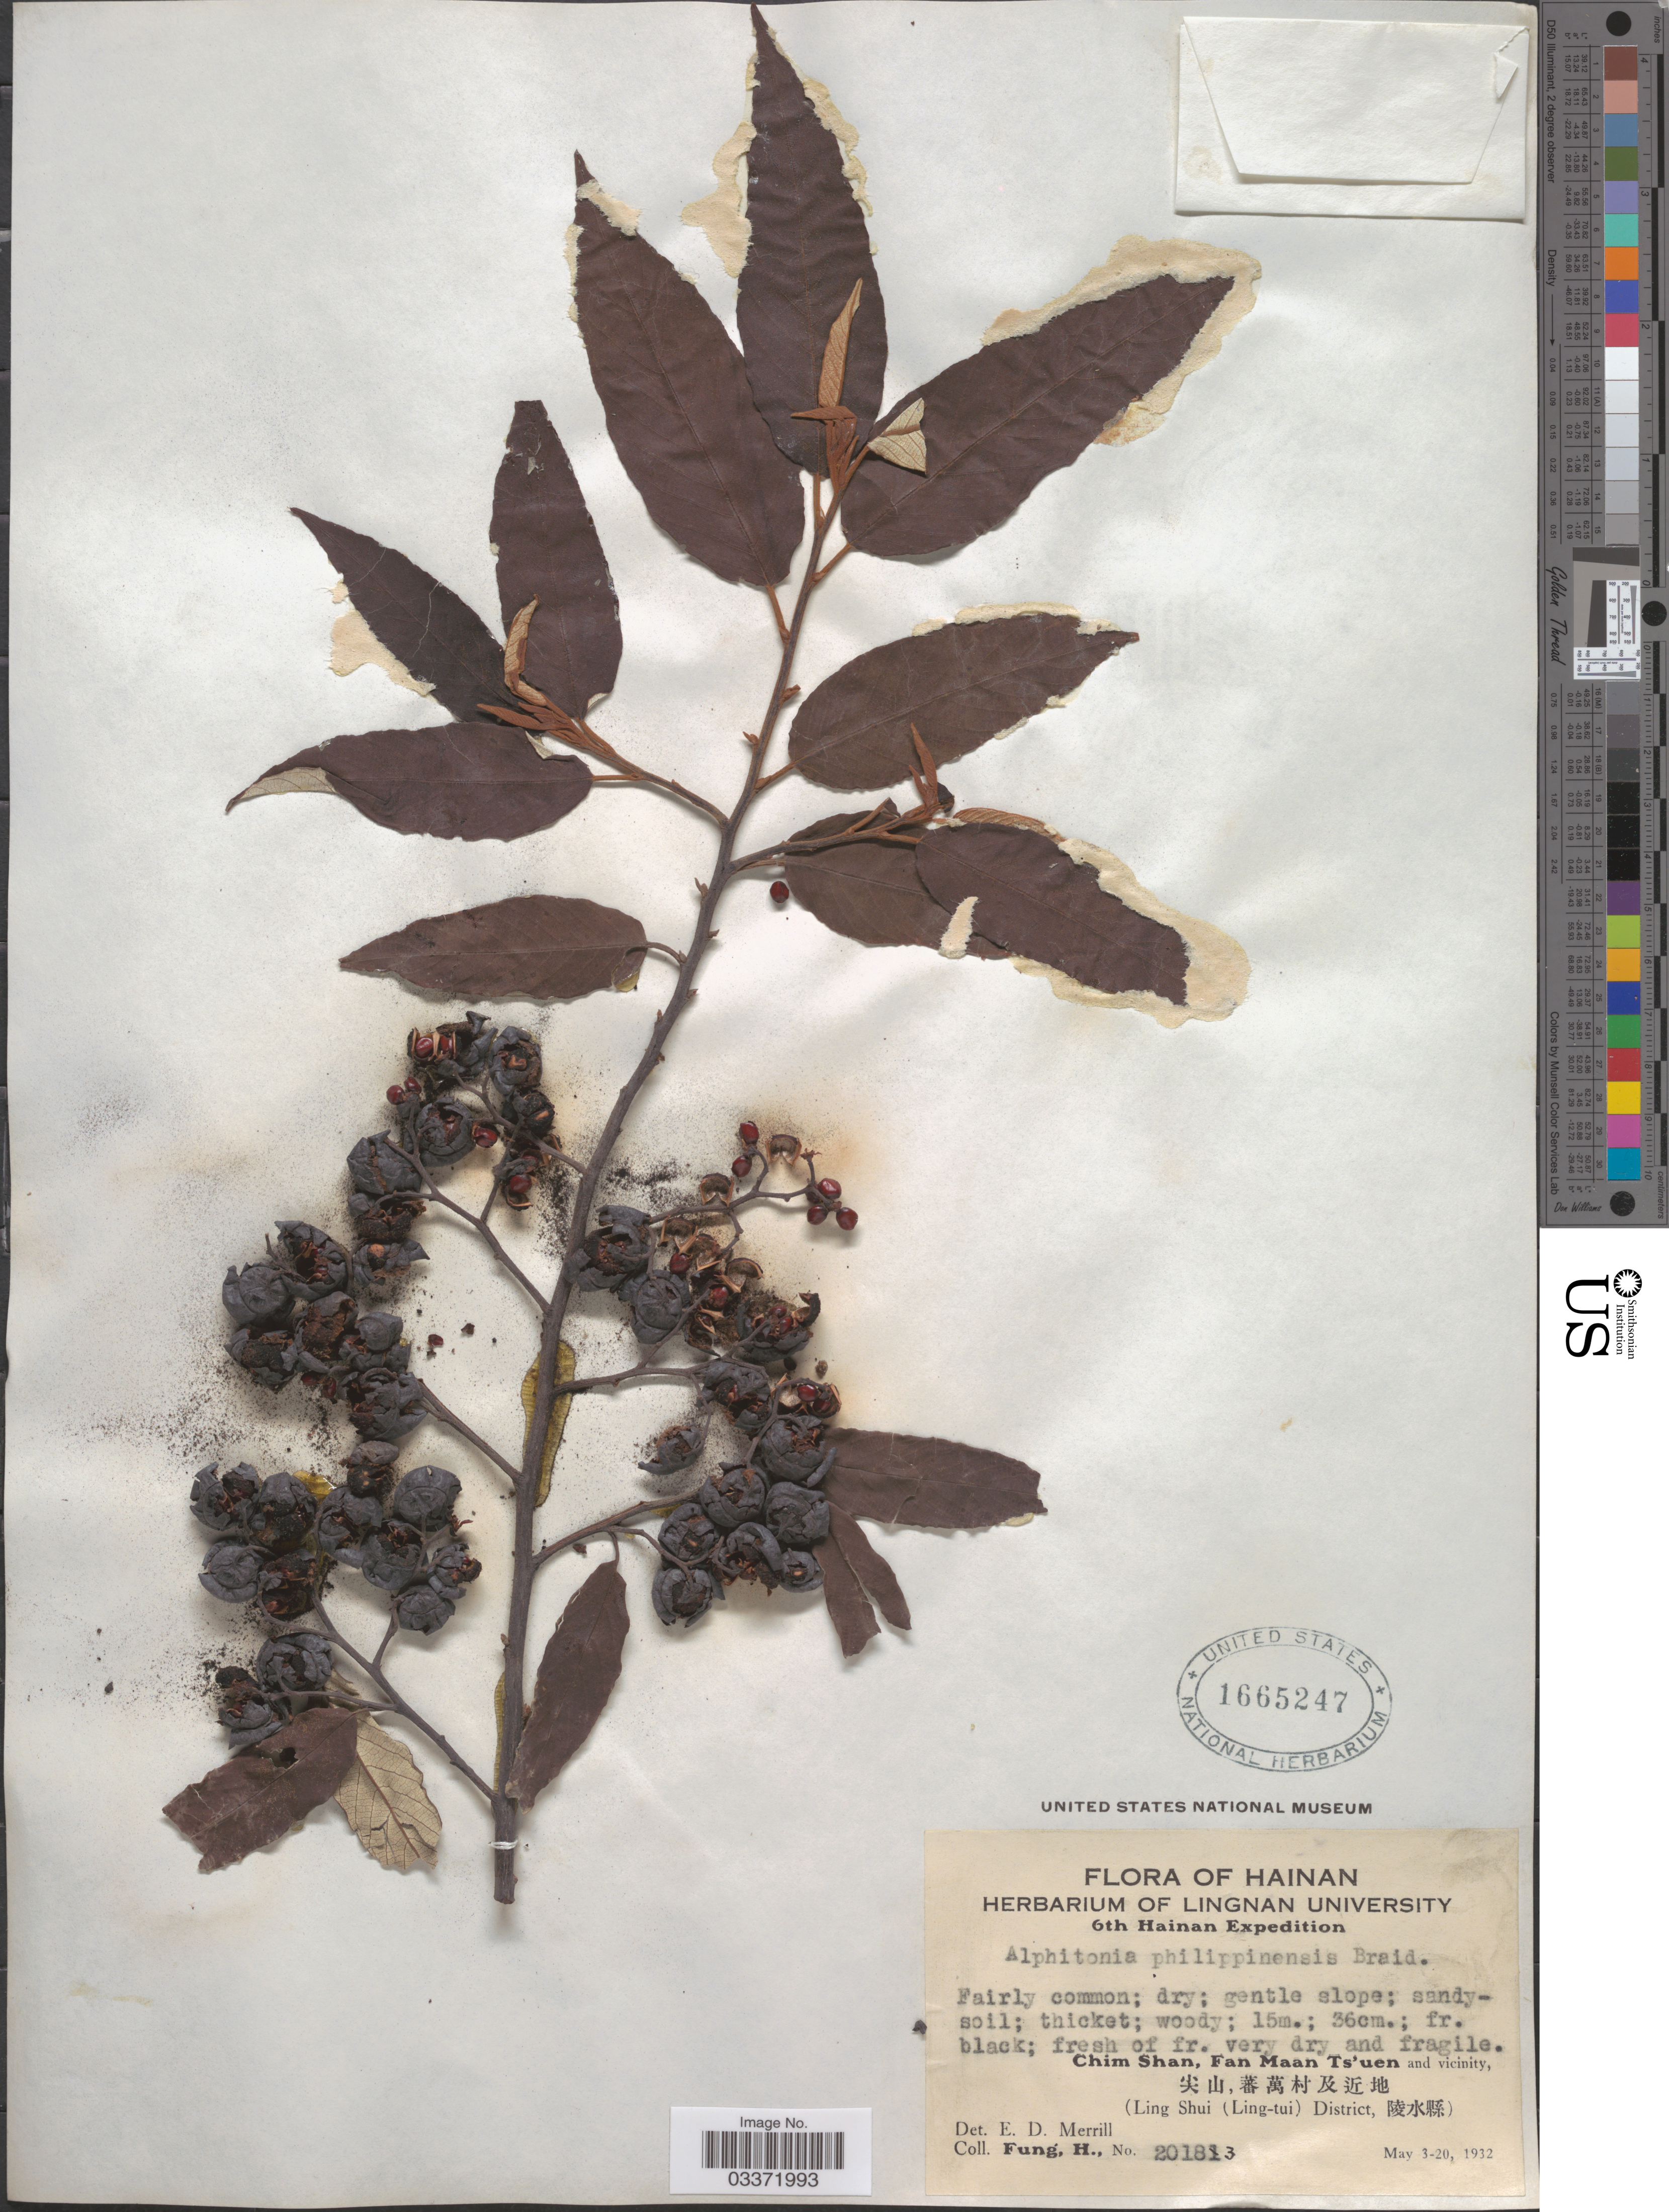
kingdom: Plantae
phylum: Tracheophyta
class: Magnoliopsida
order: Rosales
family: Rhamnaceae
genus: Alphitonia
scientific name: Alphitonia philippinensis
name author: Braid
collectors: H. Fung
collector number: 20183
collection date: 1932-05-03/1932-05-20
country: China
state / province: Hainan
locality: Chim Shan, Fan Maan Tsúen and vicinity, (Ling Shui (Ling-tui) District)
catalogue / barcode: US 1665247